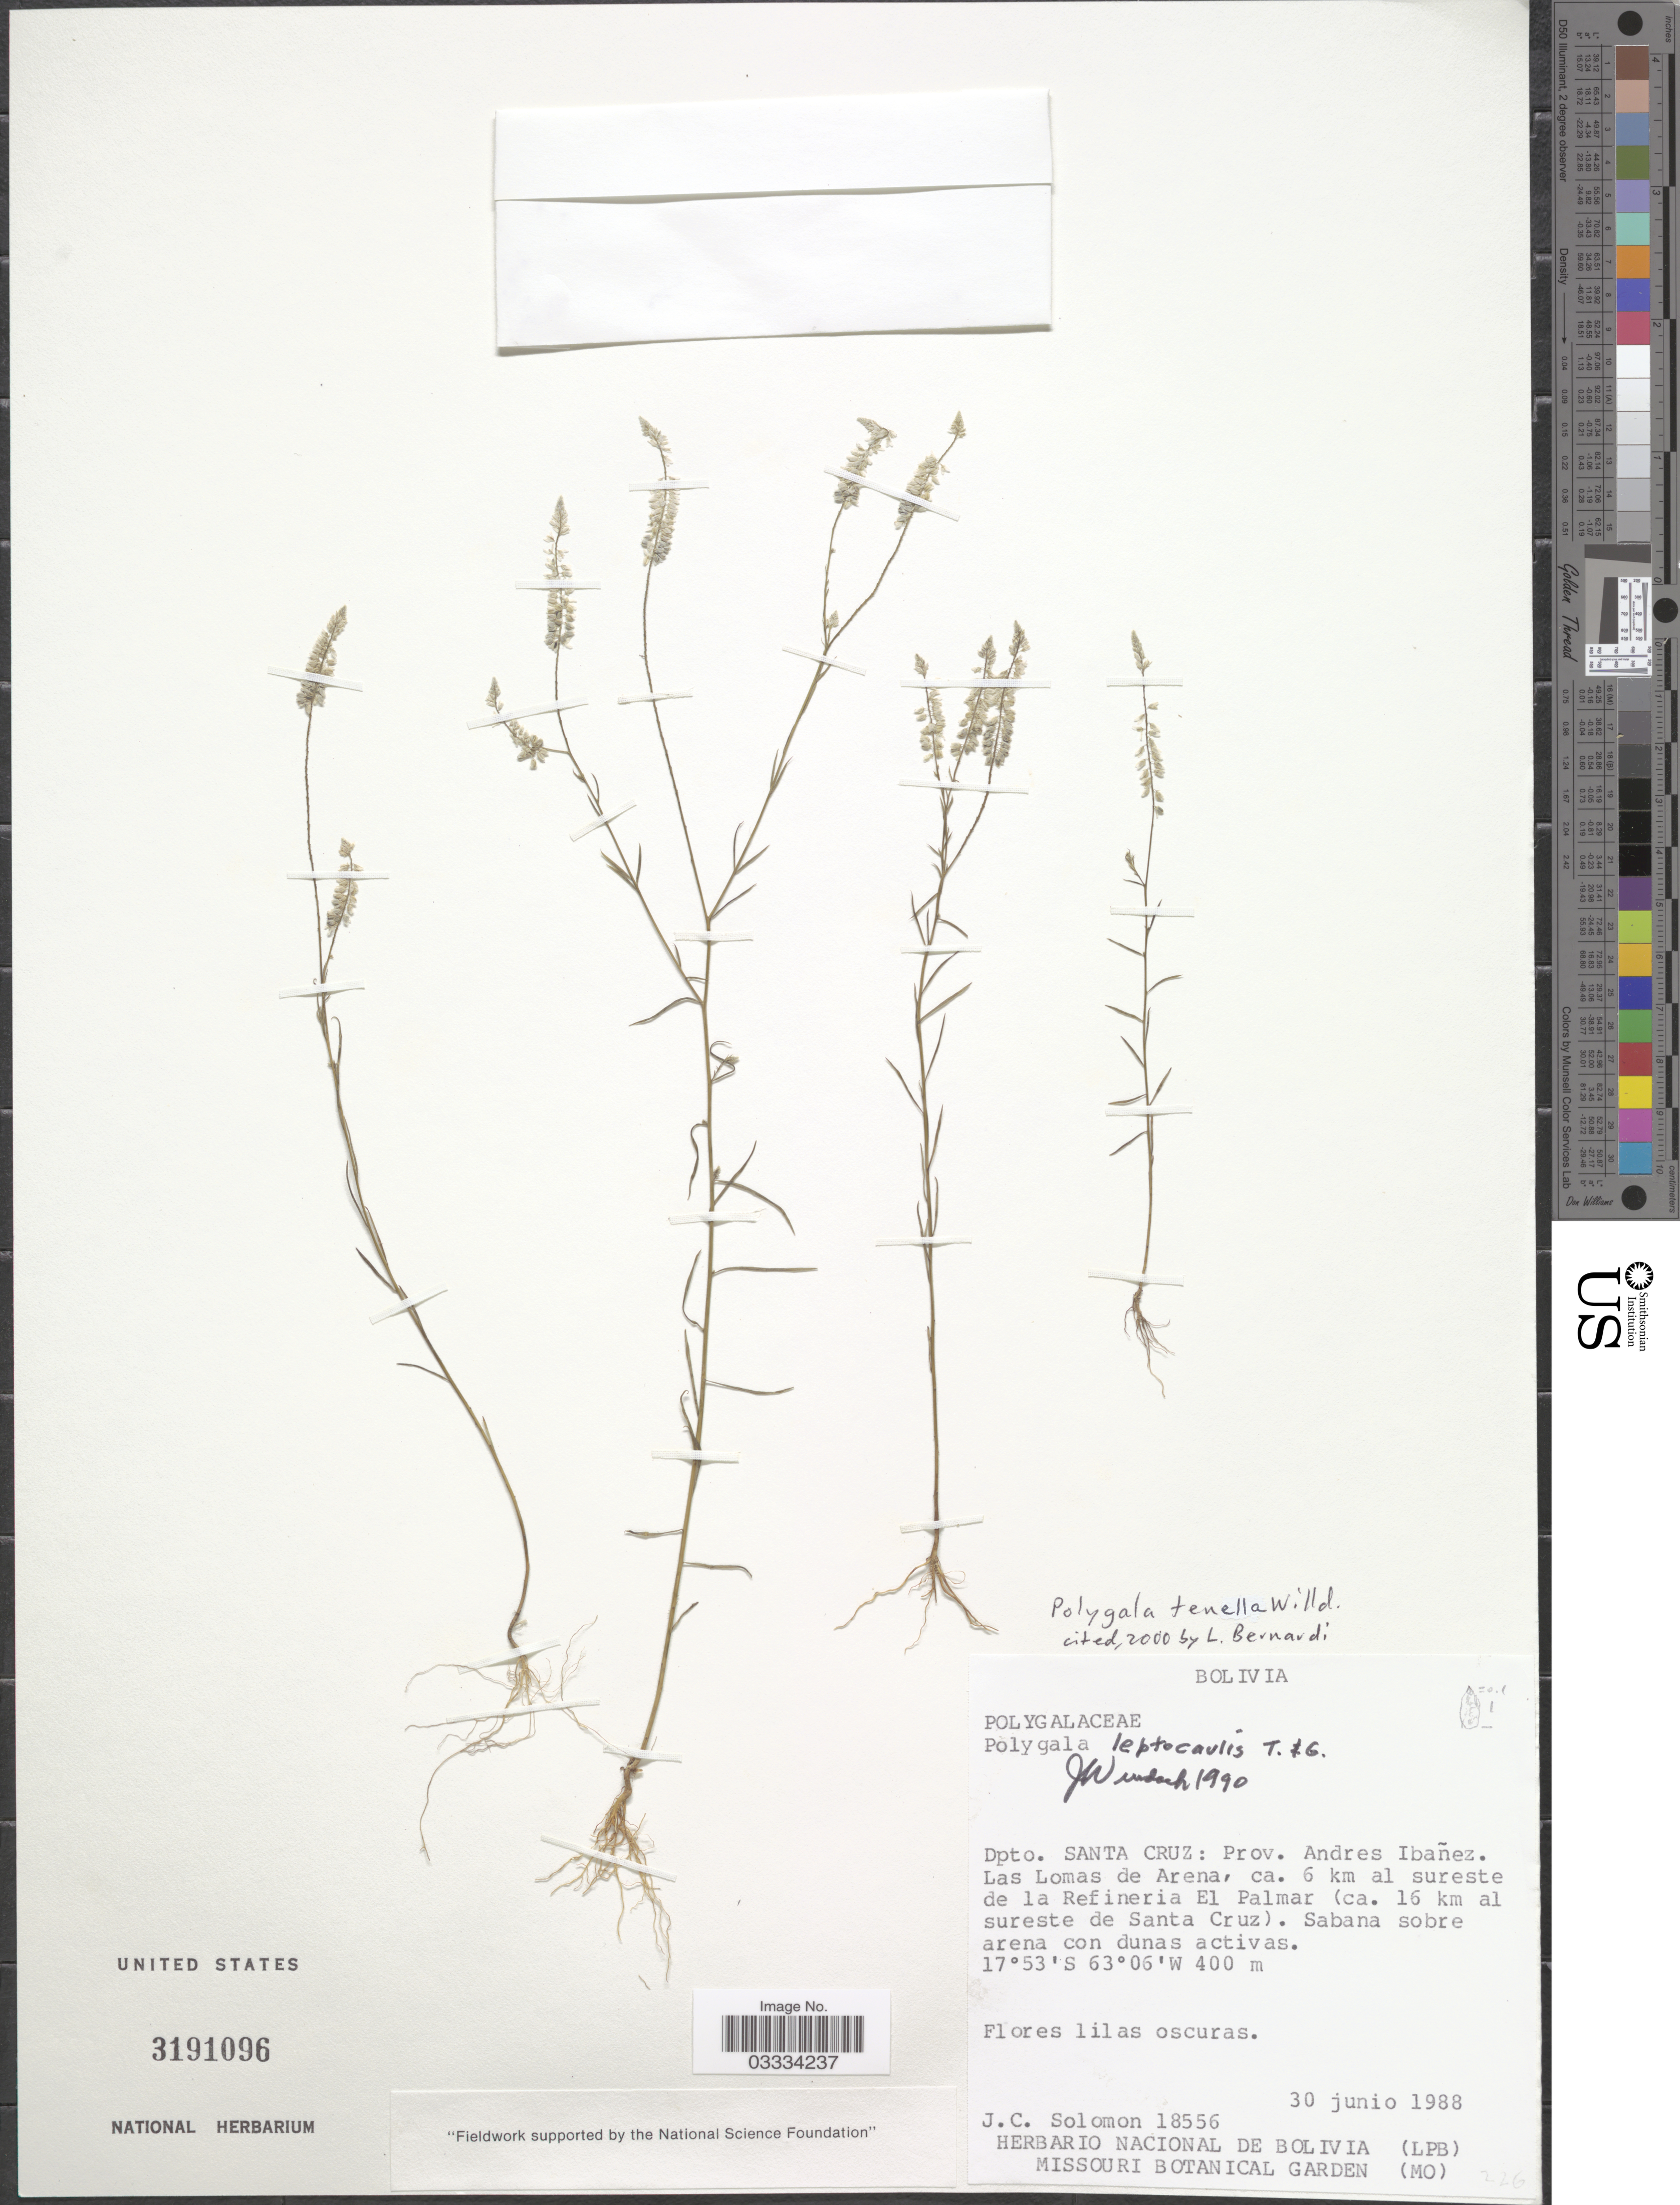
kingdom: Plantae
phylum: Tracheophyta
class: Magnoliopsida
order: Fabales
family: Polygalaceae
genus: Polygala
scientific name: Polygala tenella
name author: Willd.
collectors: J. C. Solomon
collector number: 18556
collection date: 1988-06-30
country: Bolivia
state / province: Santa Cruz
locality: Dpto. Santa Cruz: Prov. Andres Ibañez. Las Lomas de Arena, ca. 6 km al sureste de la Refineria El Palmar (ca. 16 km al sureste de Santa Cruz).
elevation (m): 400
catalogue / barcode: US 3191096